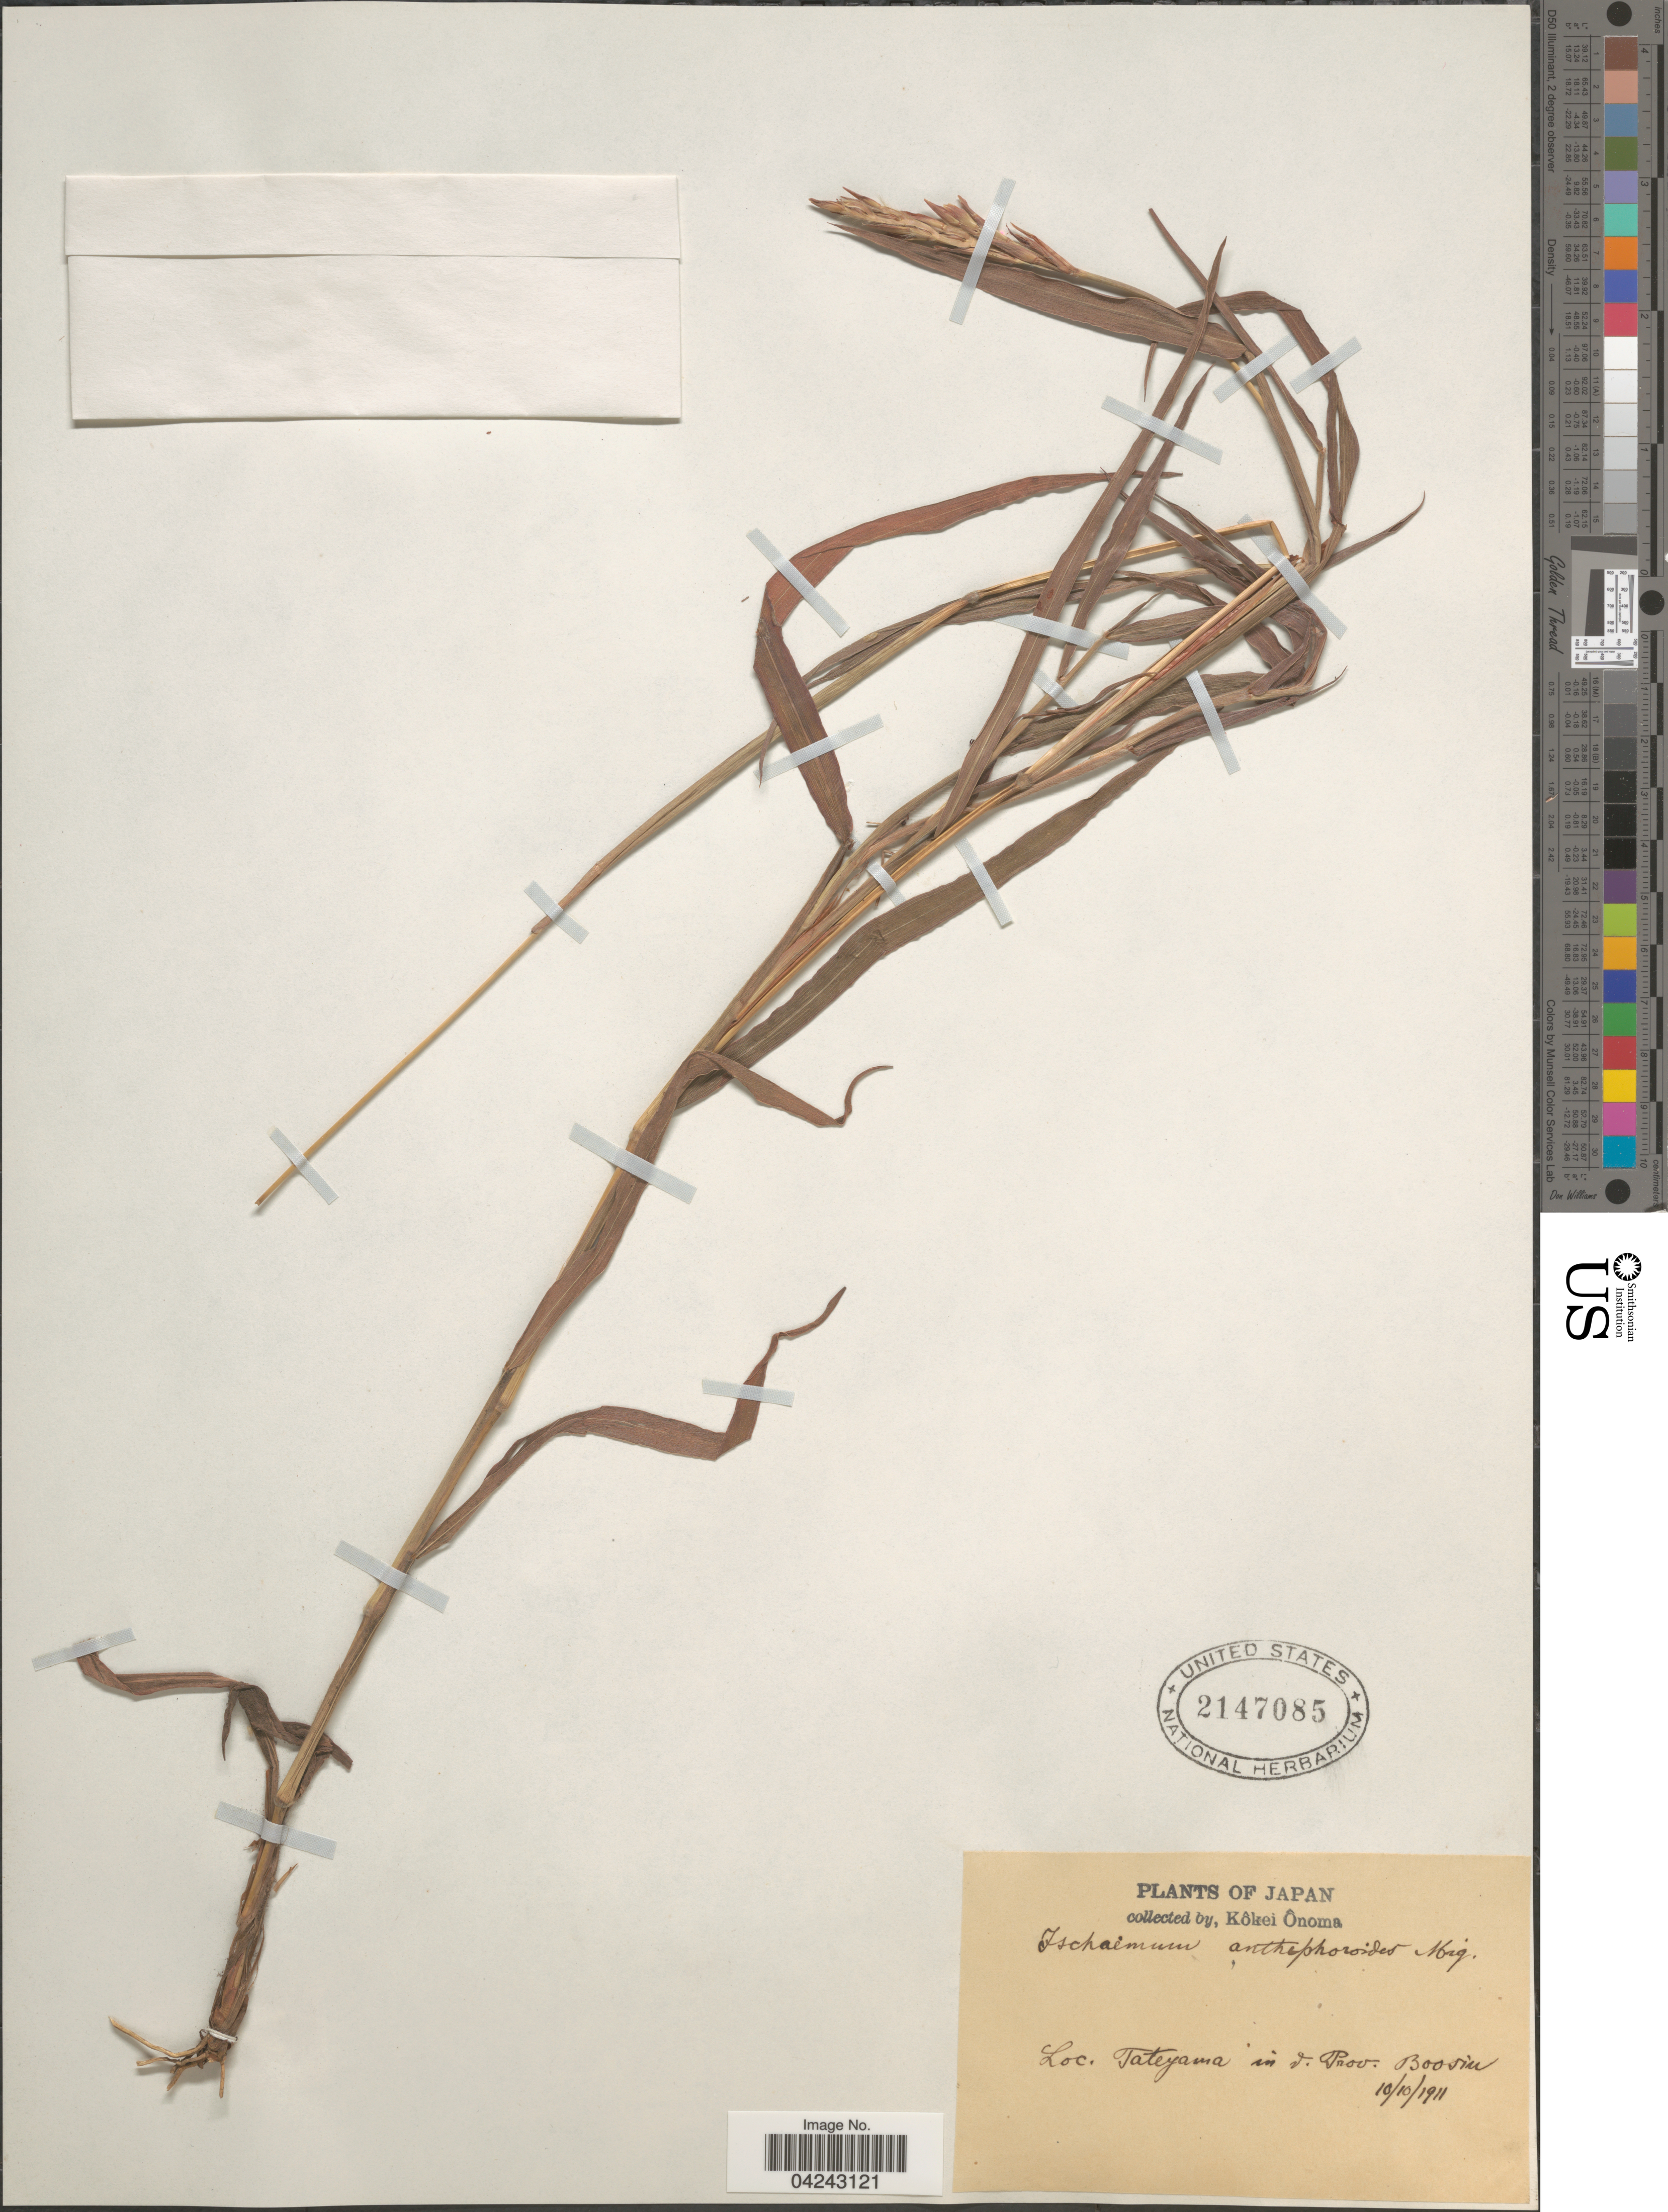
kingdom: Plantae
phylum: Tracheophyta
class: Liliopsida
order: Poales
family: Poaceae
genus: Ischaemum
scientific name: Ischaemum anthephoroides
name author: (Steud.) Miq.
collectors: K. Onoma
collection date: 1911-10-10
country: Japan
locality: Tateyama in d. Prov. Boosin.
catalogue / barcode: US 2147085